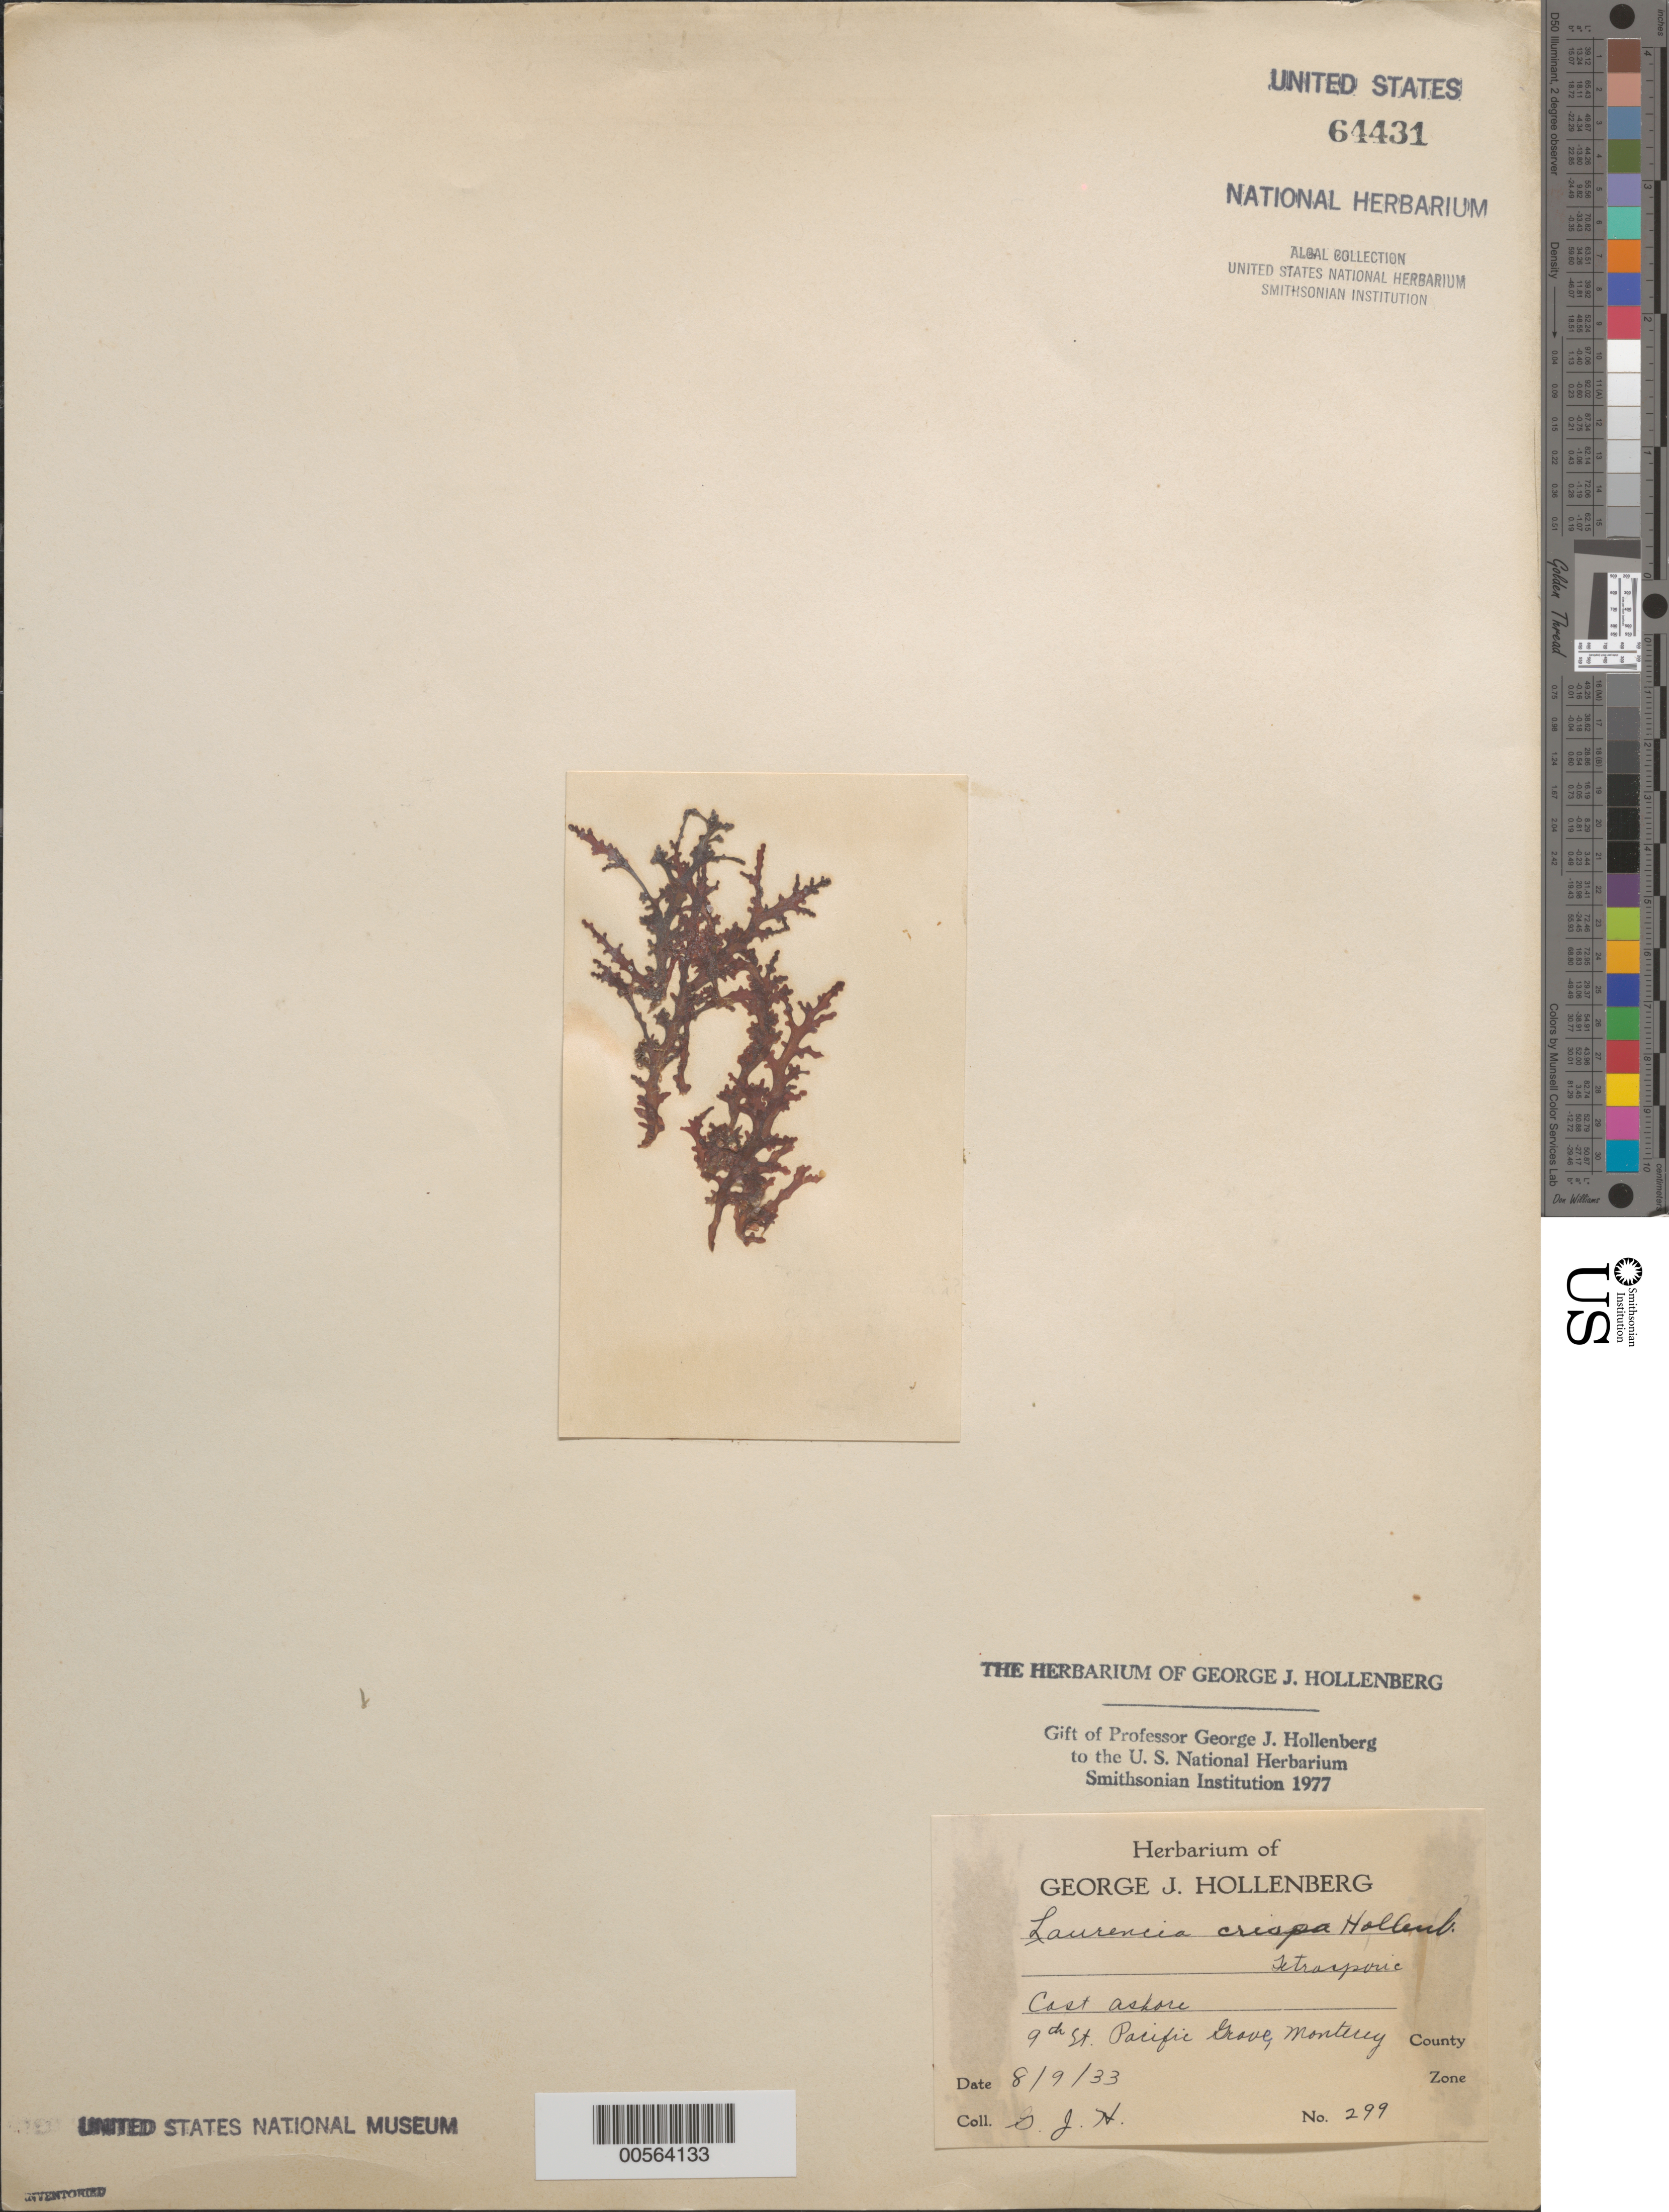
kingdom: Plantae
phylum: Rhodophyta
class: Florideophyceae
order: Ceramiales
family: Rhodomelaceae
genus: Osmundea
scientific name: Osmundea crispa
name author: (Hollenb.) K.W. Nam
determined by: Algae name updating Project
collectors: G. Hollenberg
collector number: GJH 299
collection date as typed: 09 Aug 1933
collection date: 1933-08-09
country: United States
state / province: California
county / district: Monterey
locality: Pacific Grove, 9th Street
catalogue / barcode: US 64431